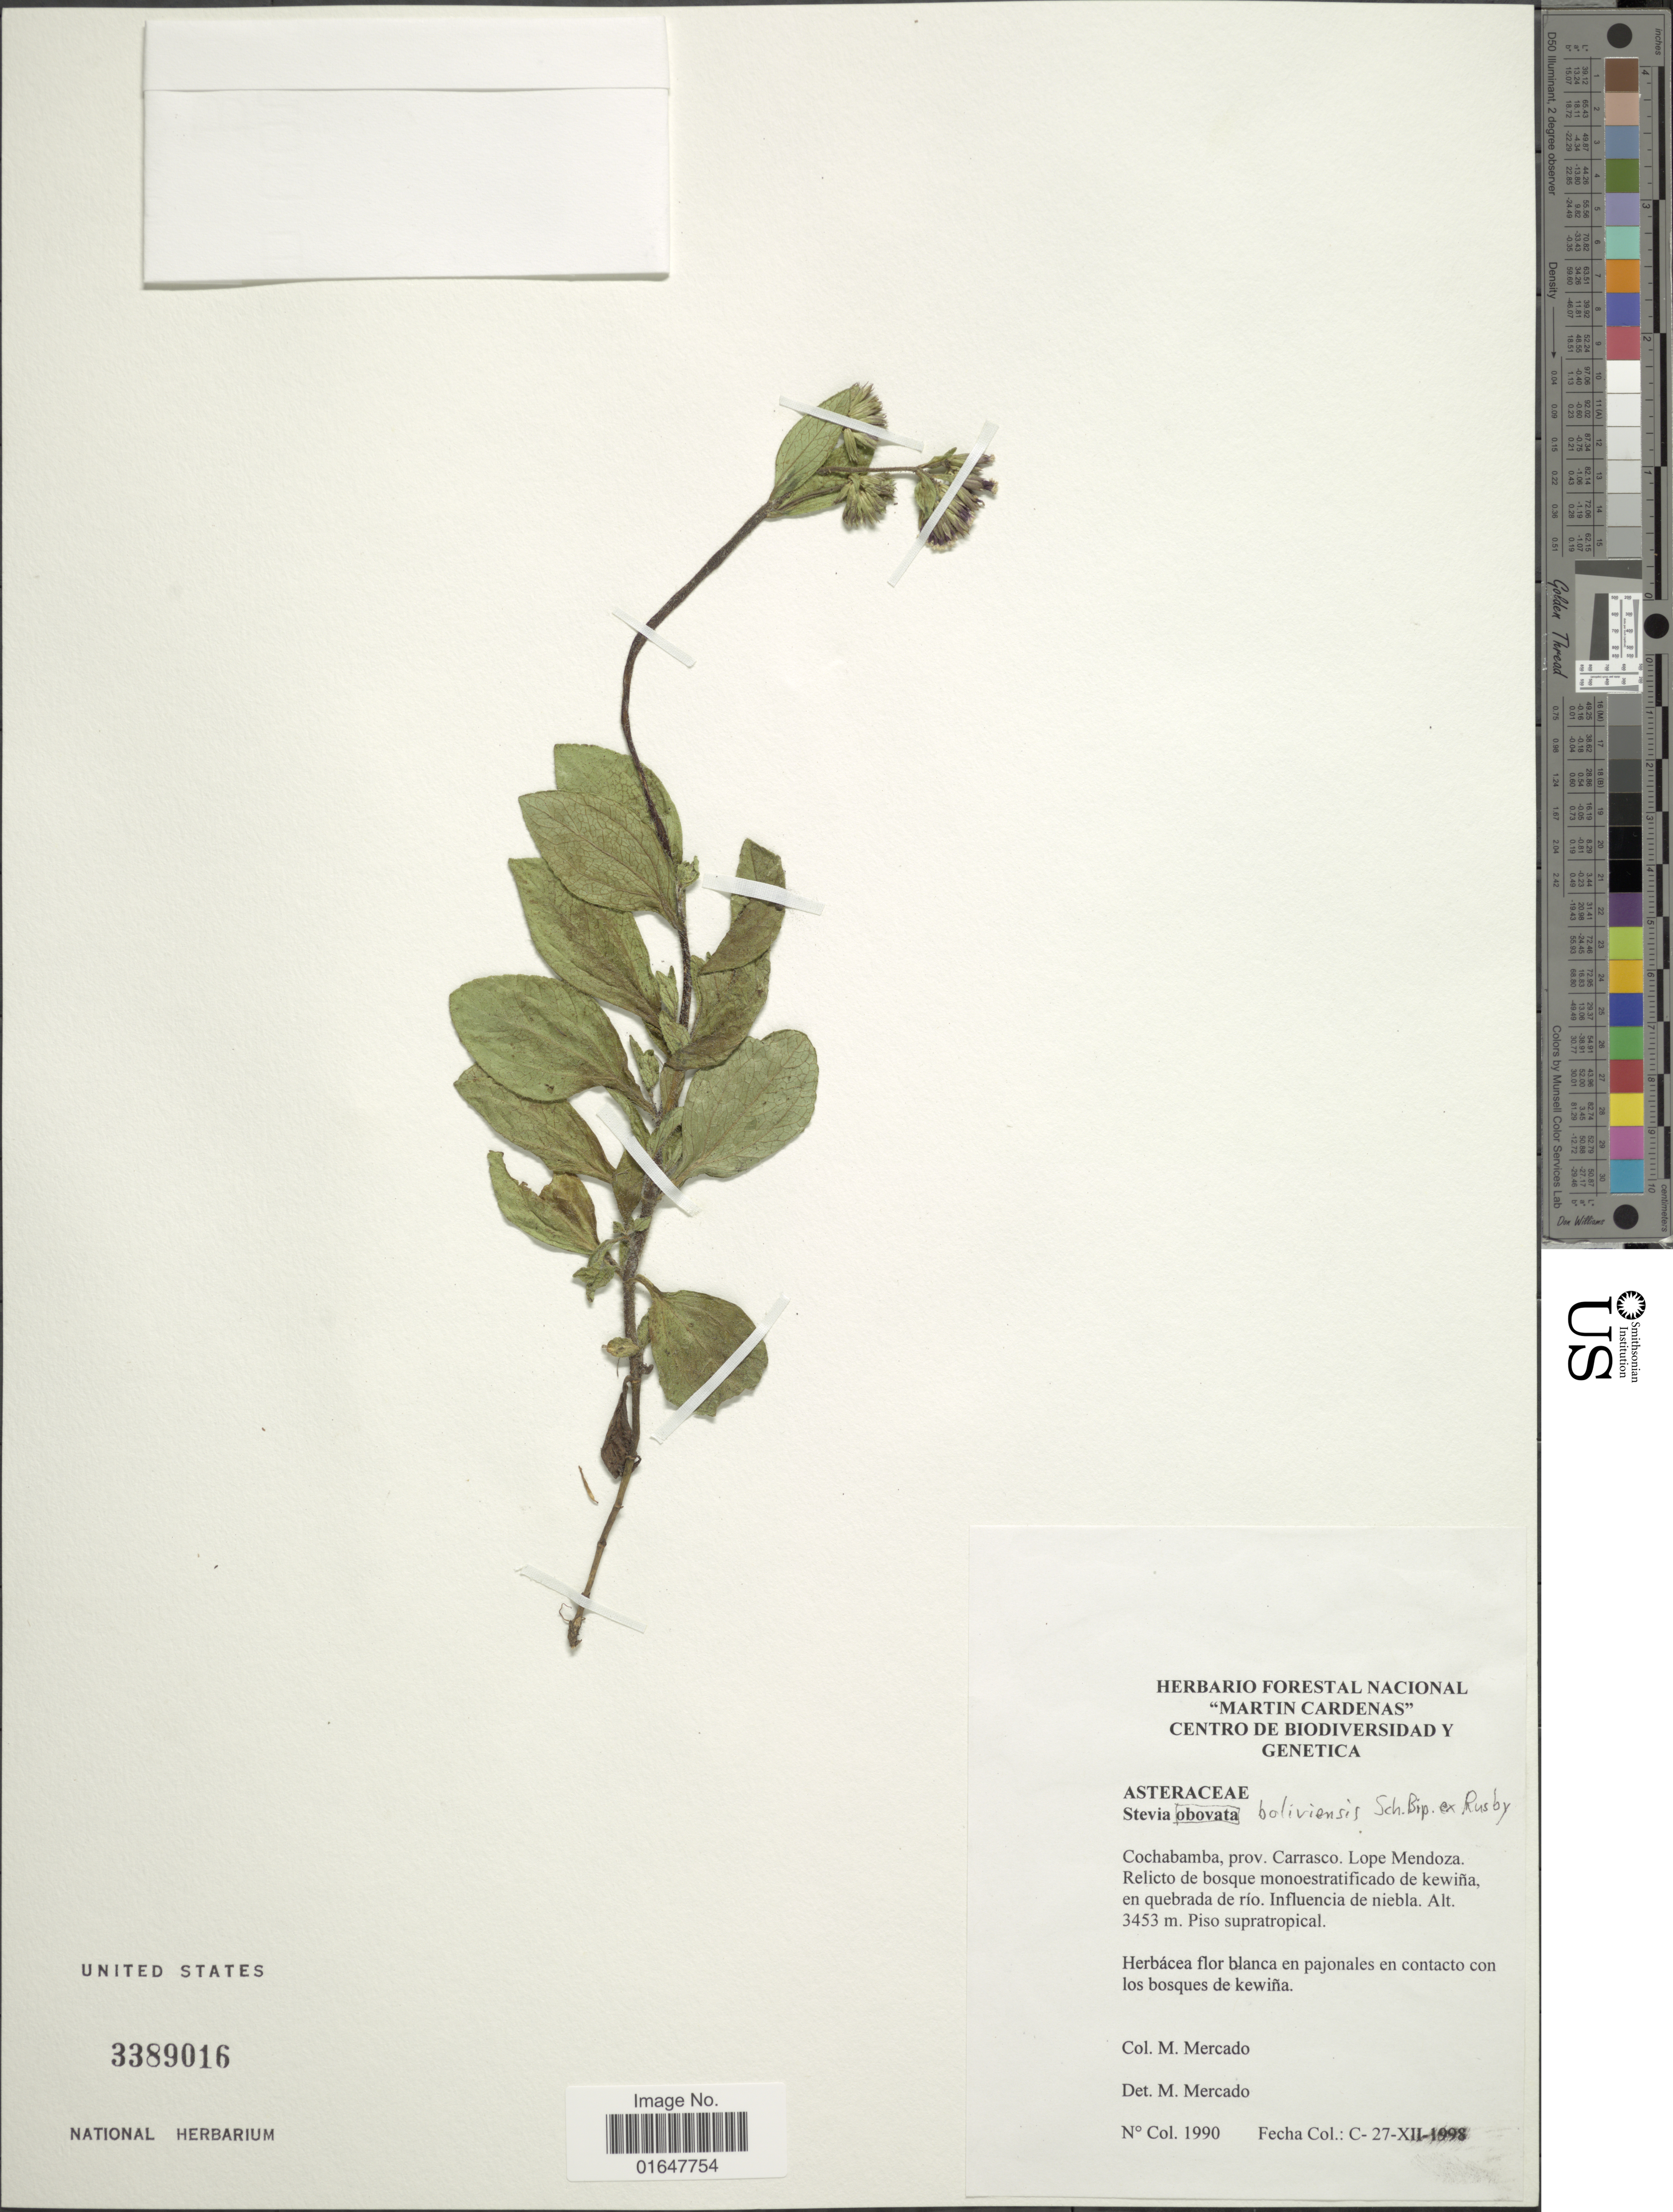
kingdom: Plantae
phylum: Tracheophyta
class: Magnoliopsida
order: Asterales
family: Asteraceae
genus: Stevia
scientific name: Stevia boliviensis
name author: Sch. Bip. ex Rusby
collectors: M. Mercado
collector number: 1990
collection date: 1998-12-27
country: Bolivia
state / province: Cochabamba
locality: Prov. Carrasco, Lope Mendoza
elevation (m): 3453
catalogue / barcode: US 3389016